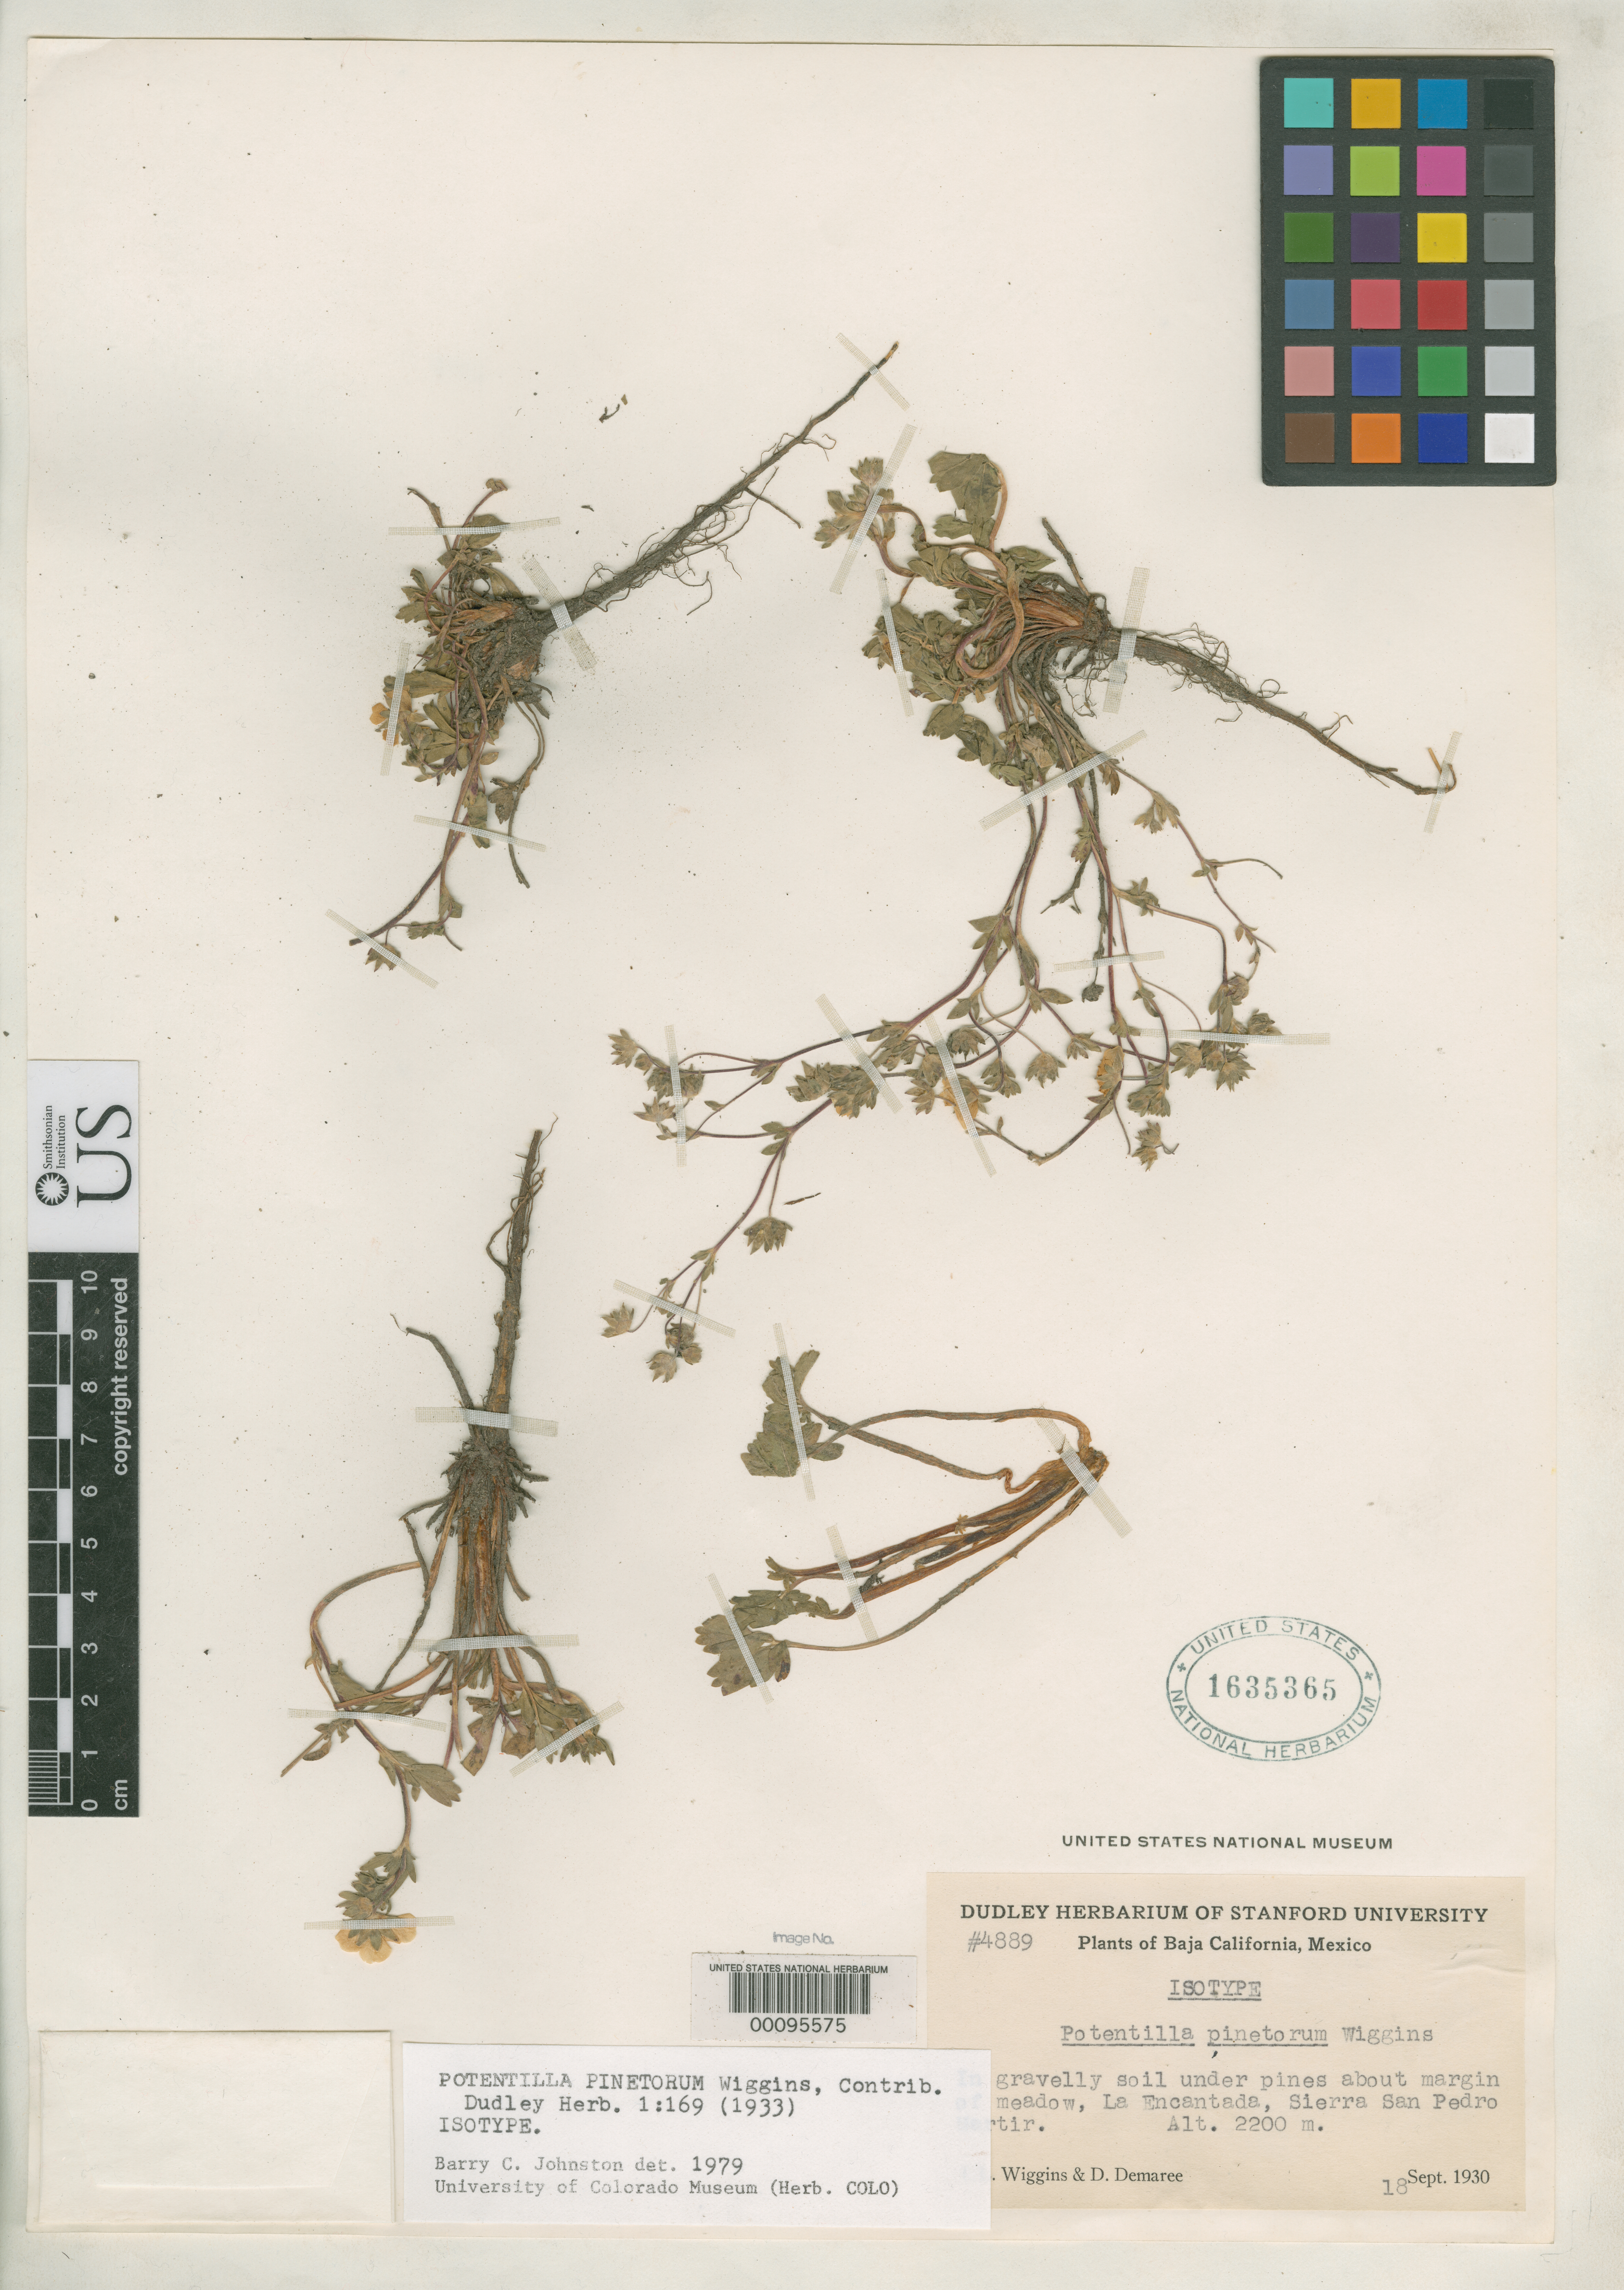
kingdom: Plantae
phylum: Tracheophyta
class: Magnoliopsida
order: Rosales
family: Rosaceae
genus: Potentilla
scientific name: Potentilla pinetorum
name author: Wiggins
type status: Isotype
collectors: I. L. Wiggins & D. Demaree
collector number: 4889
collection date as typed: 18 Sep 1930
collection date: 1930-09-18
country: Mexico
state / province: Baja California Norte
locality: La Encantada, Sierra San Pedro Martir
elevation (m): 2200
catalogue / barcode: US 1635365